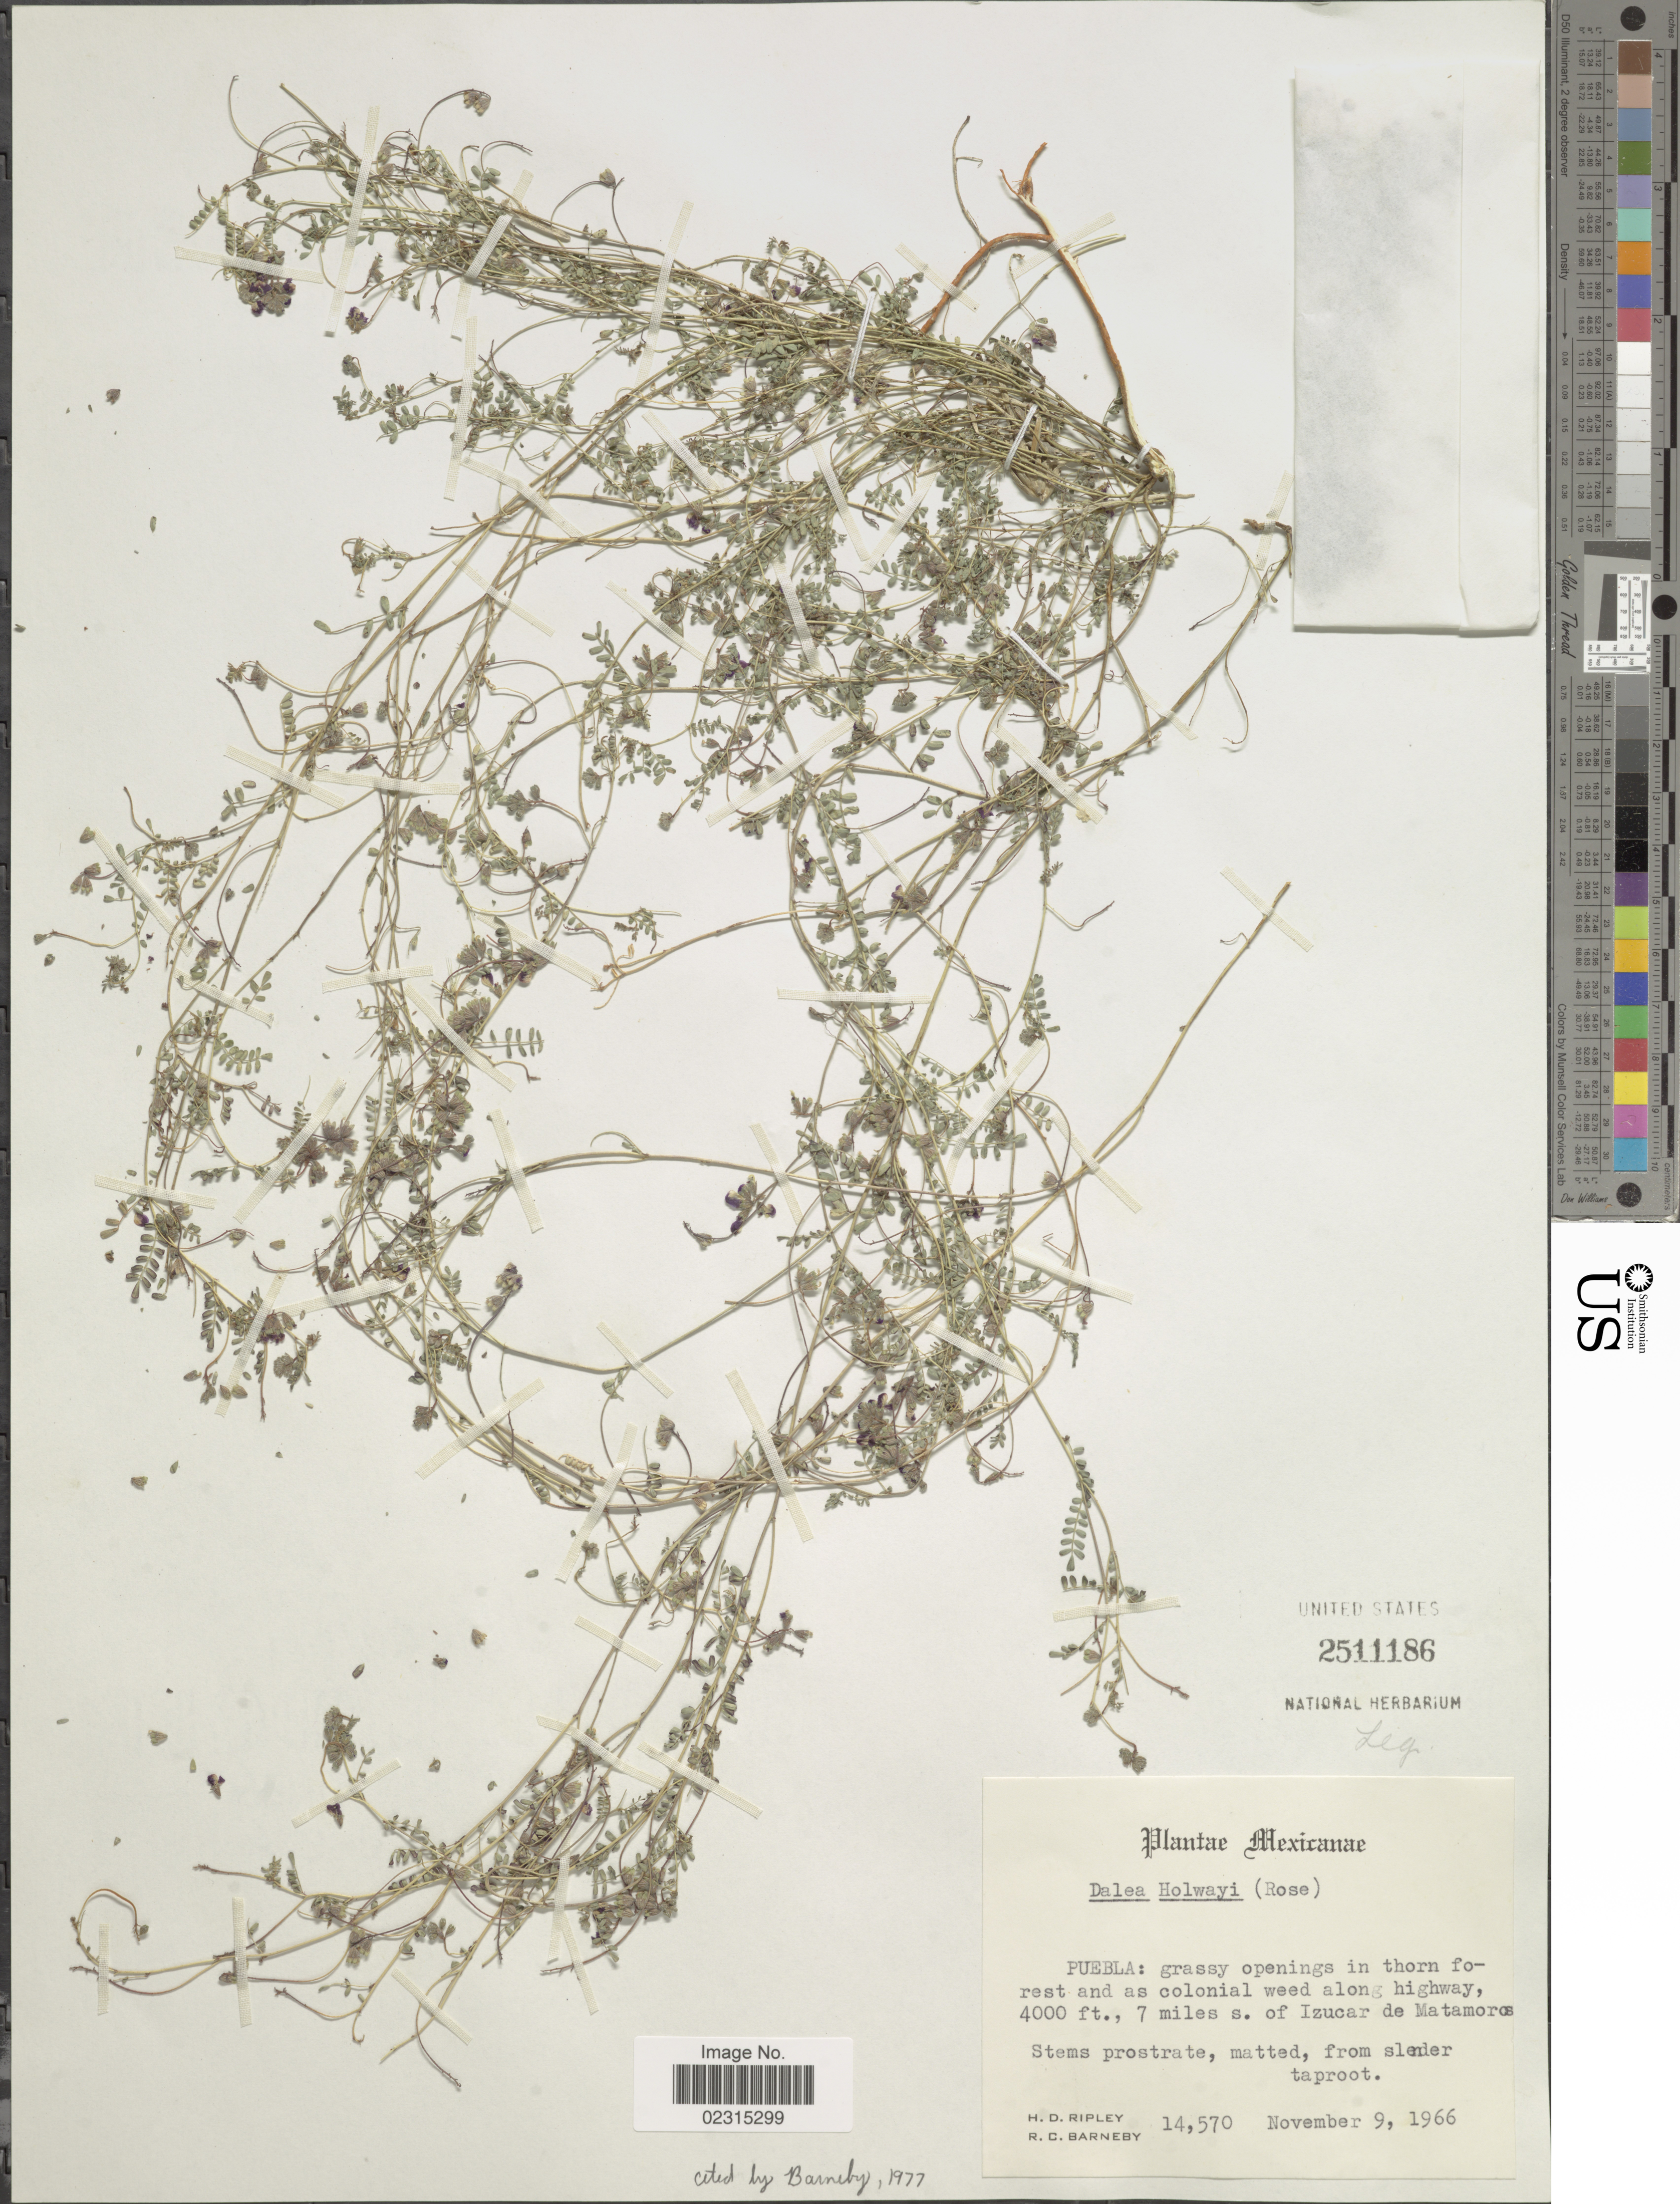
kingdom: Plantae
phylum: Tracheophyta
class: Magnoliopsida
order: Fabales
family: Fabaceae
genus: Marina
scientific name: Marina holwayi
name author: (Rose) Barneby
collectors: H. Ripley & R. C. Barneby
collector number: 14570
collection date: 1966-11-09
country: Mexico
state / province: Puebla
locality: along highway., 7 miles s. of Izucar de Matamoros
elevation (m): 1219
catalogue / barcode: US 2511186